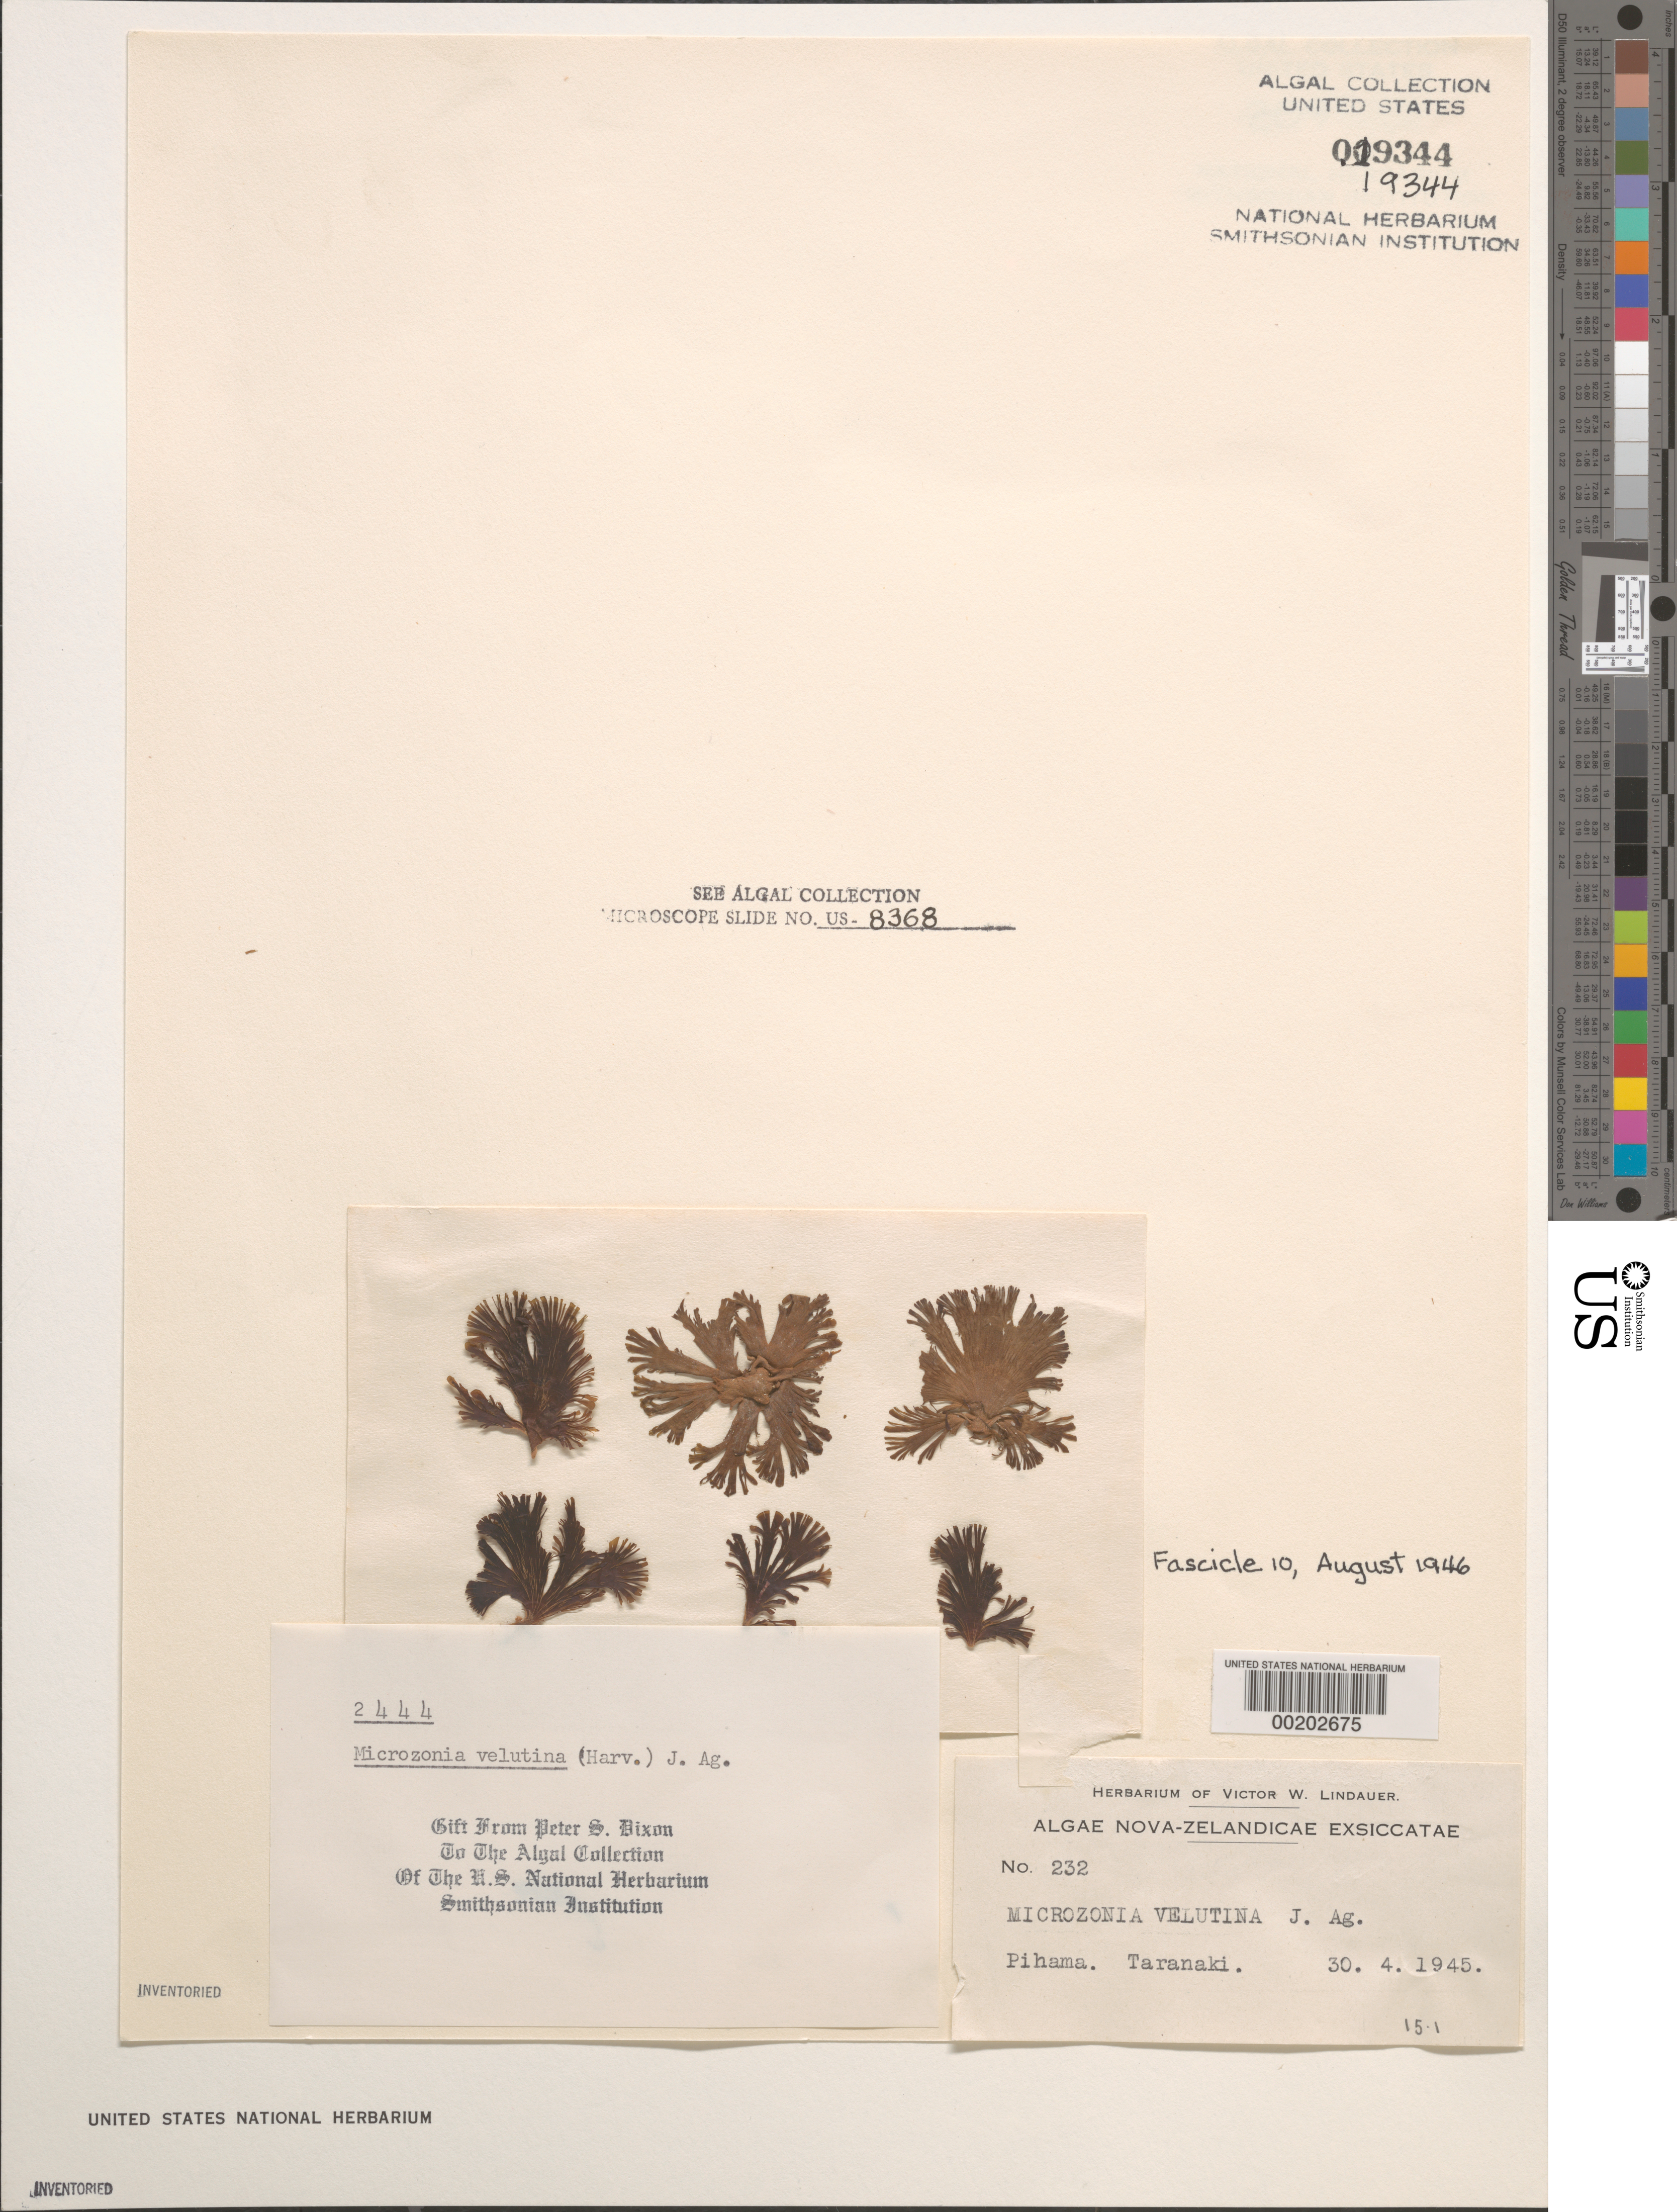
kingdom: Chromista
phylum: Ochrophyta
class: Phaeophyceae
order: Cutleriales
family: Cutleriaceae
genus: Microzonia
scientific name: Microzonia velutina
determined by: Dixon, P. S.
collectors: V. Lindauer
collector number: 232 & PSD 2444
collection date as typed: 30 Apr 1945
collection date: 1945-04-30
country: New Zealand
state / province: Taranaki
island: North Island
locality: Pihama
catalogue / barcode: US 19344